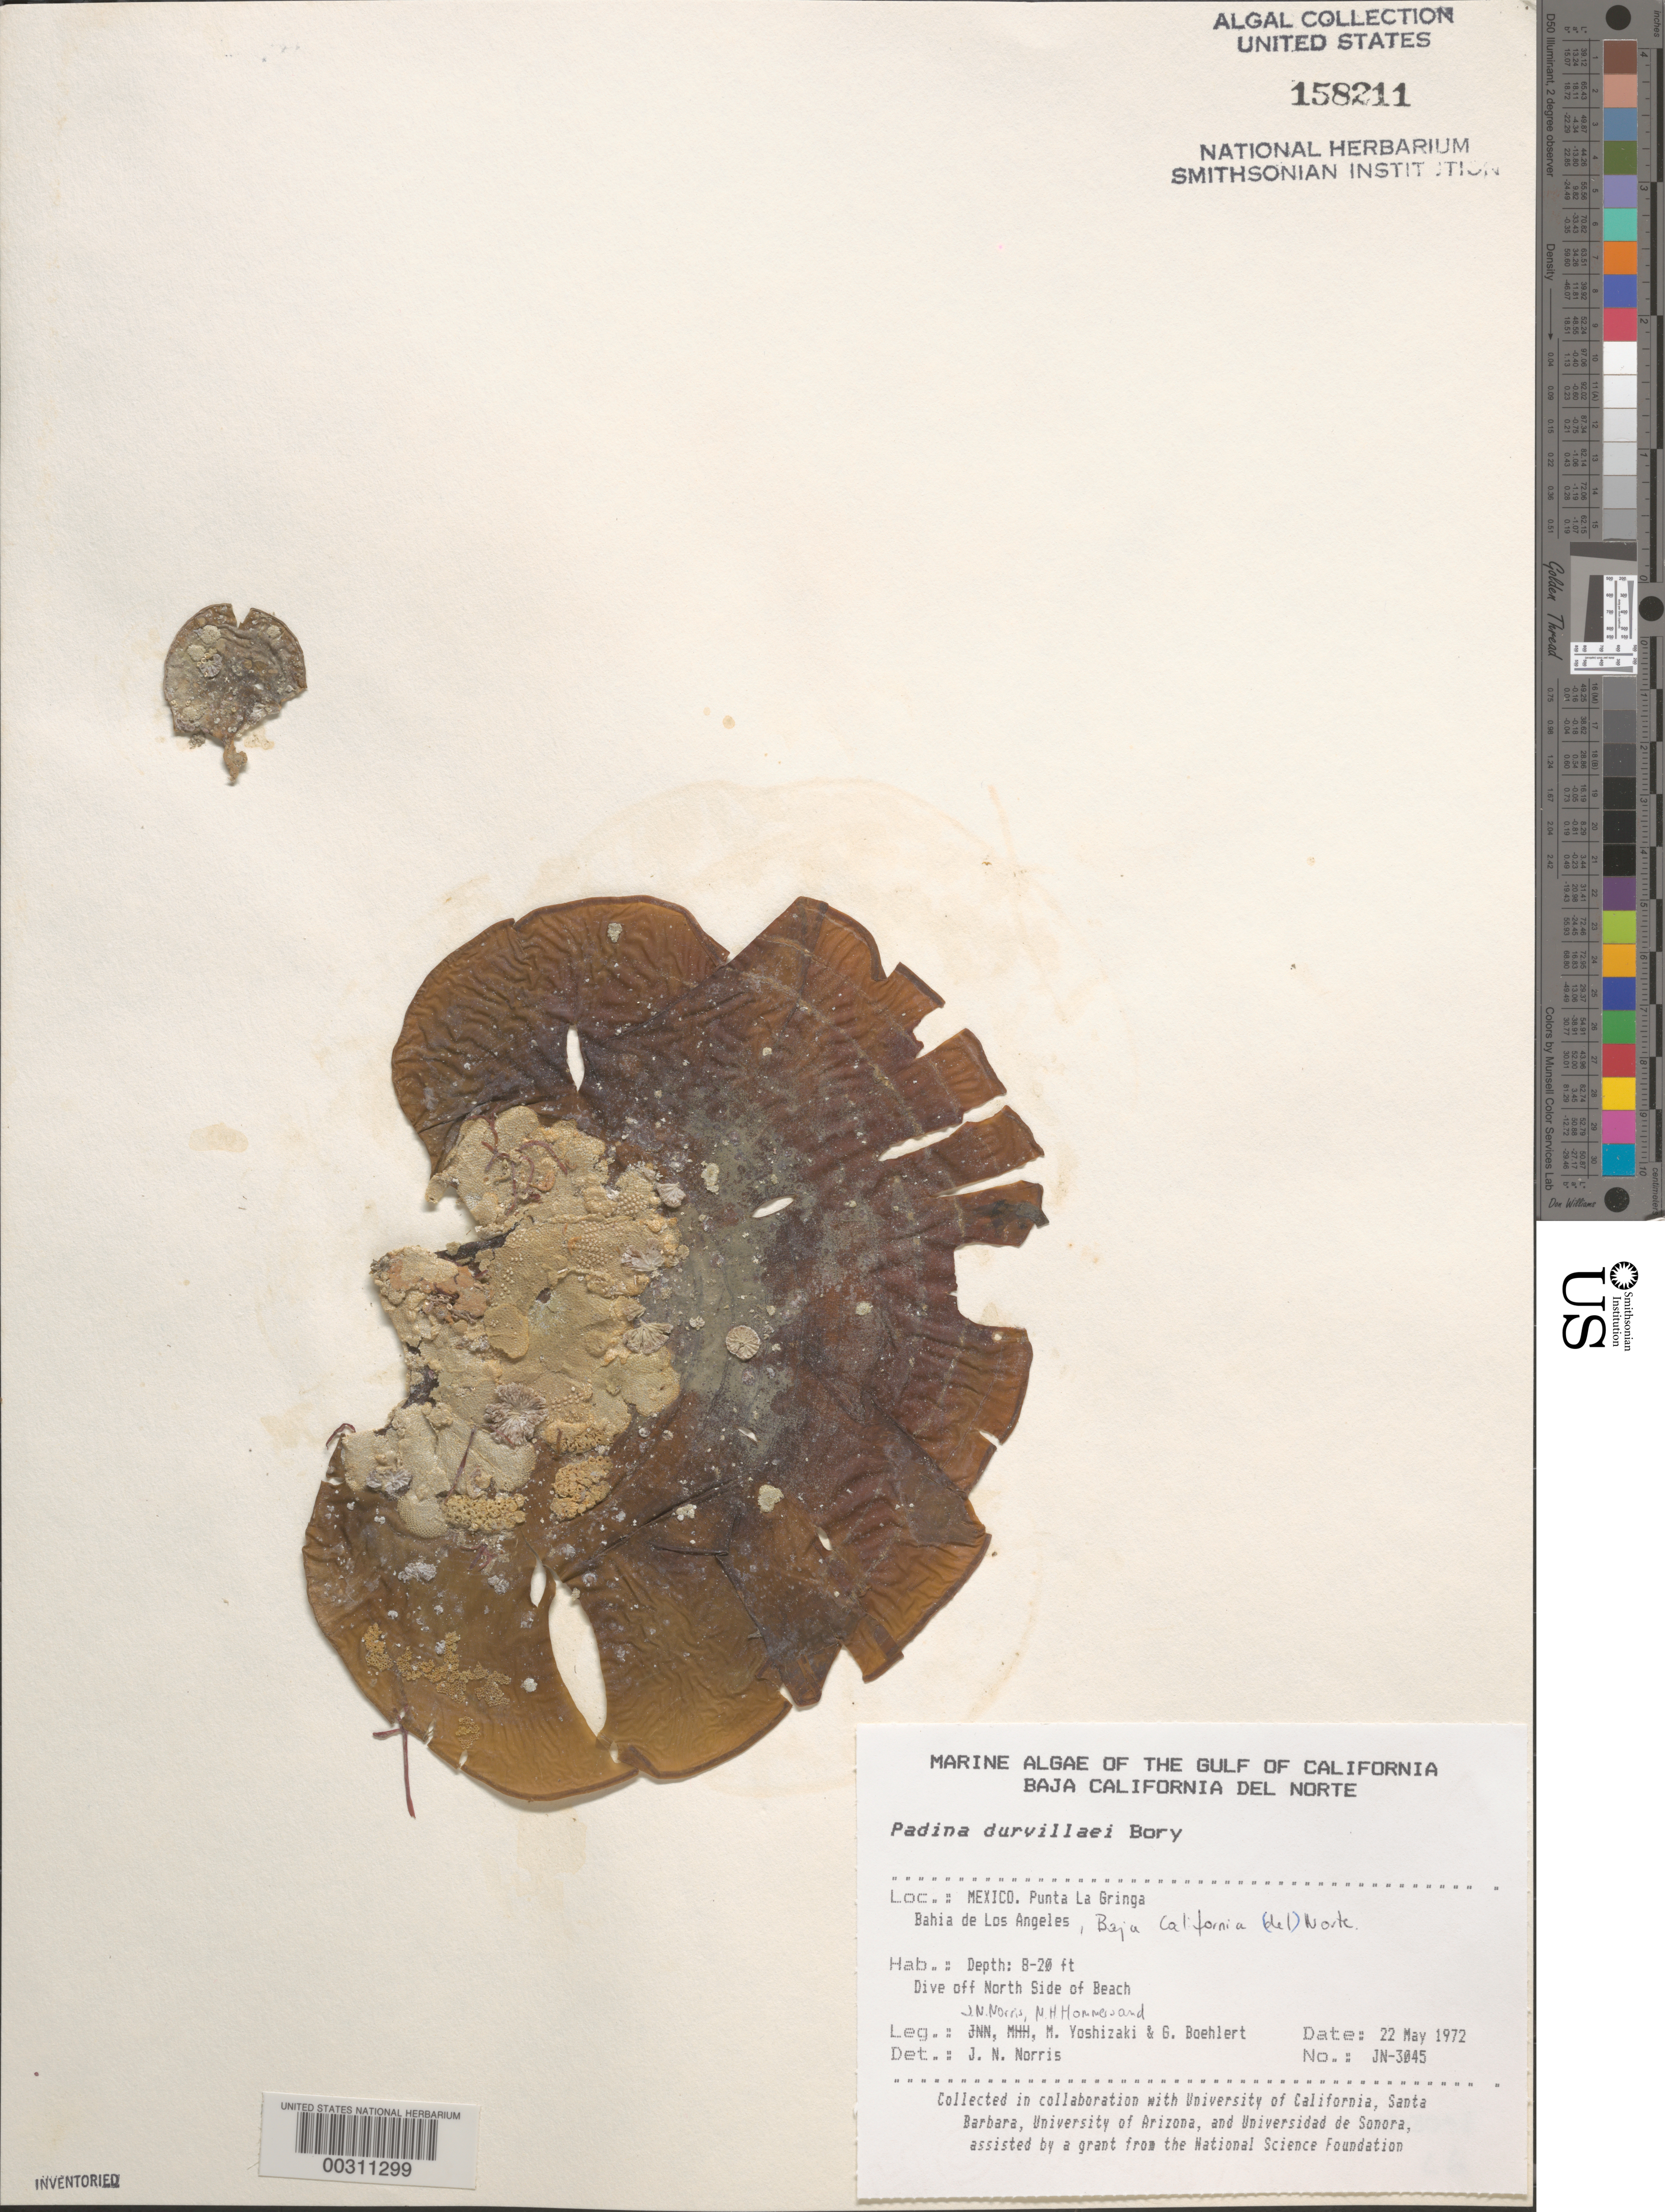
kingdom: Chromista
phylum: Ochrophyta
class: Phaeophyceae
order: Dictyotales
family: Dictyotaceae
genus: Padina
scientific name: Padina durvillaei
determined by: Norris, James N.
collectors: J. N. Norris, M. H. Hommersand, M. Yoshizaki & G. Boehlert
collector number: JN-3045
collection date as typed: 22 May 1972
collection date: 1972-05-22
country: Mexico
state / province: Baja California Norte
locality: Punta La Gringa, Bahia de los Angeles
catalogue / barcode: US 158211